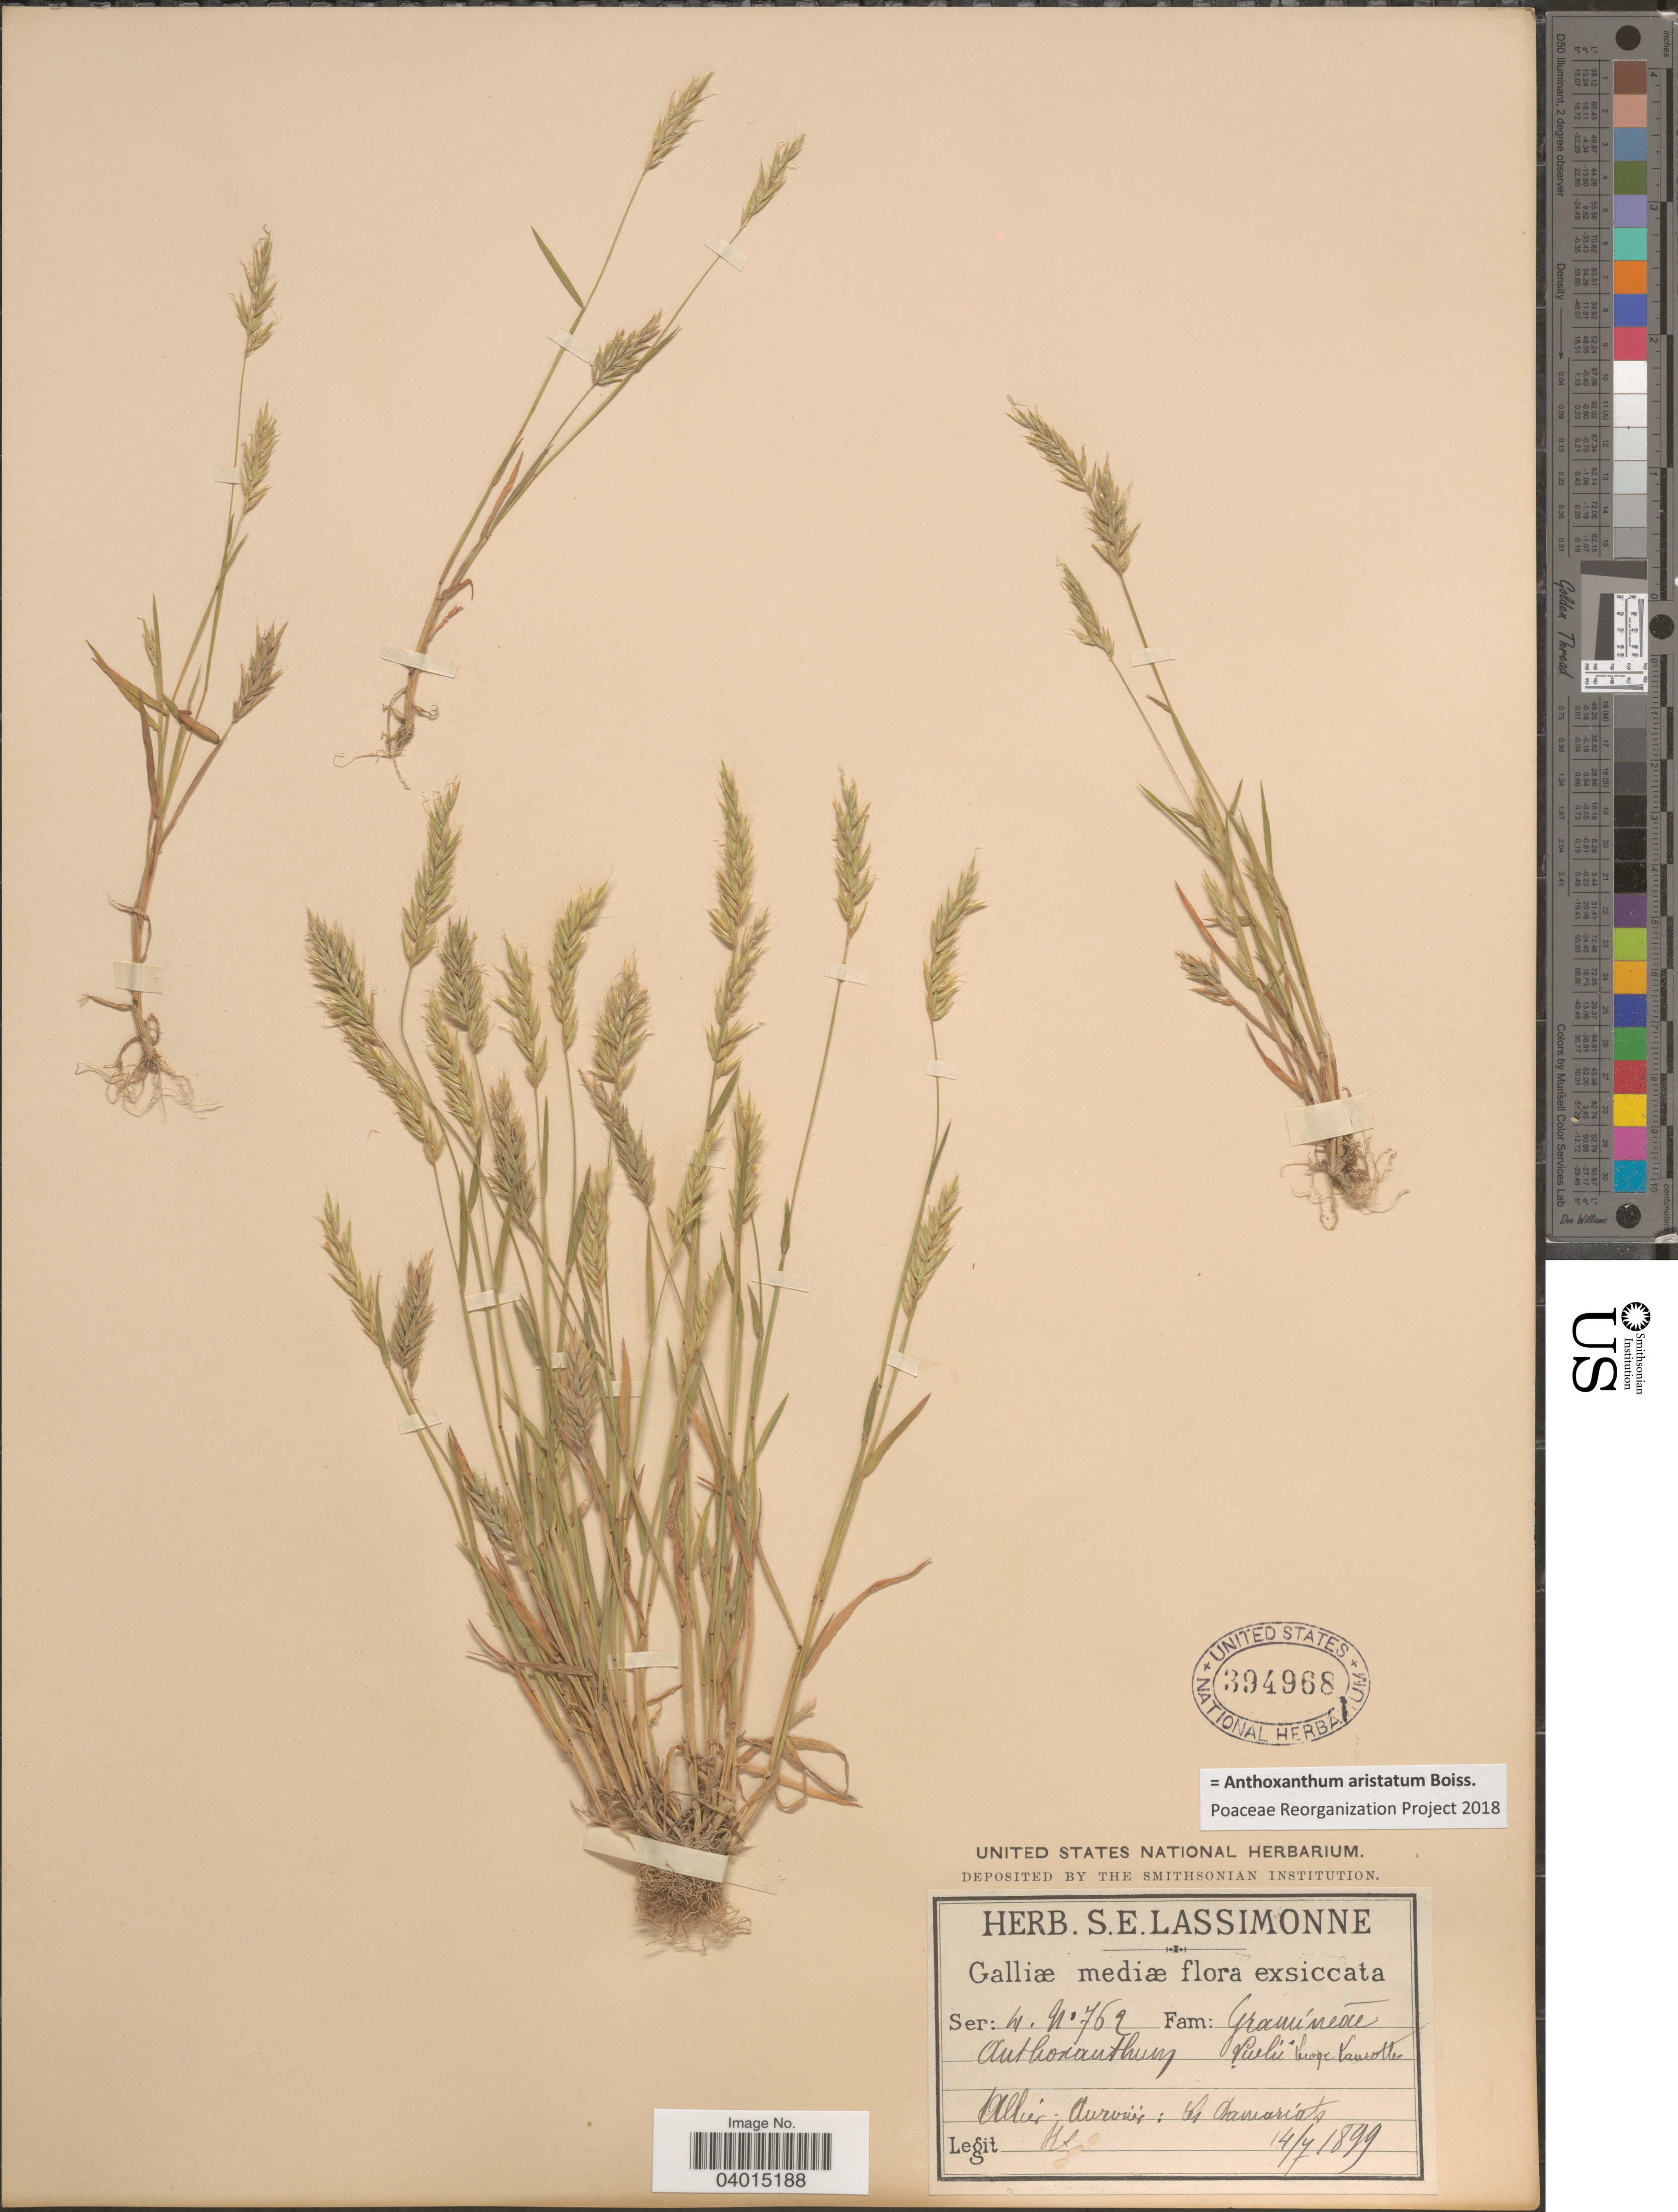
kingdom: Plantae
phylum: Tracheophyta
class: Liliopsida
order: Poales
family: Poaceae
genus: Anthoxanthum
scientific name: Anthoxanthum aristatum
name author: Boiss.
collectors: S. Lassimonne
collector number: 762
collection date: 1899-07-14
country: France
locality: Galliæ mediæ. Allier: Aurouër: Les Damariats.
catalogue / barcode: US 394968